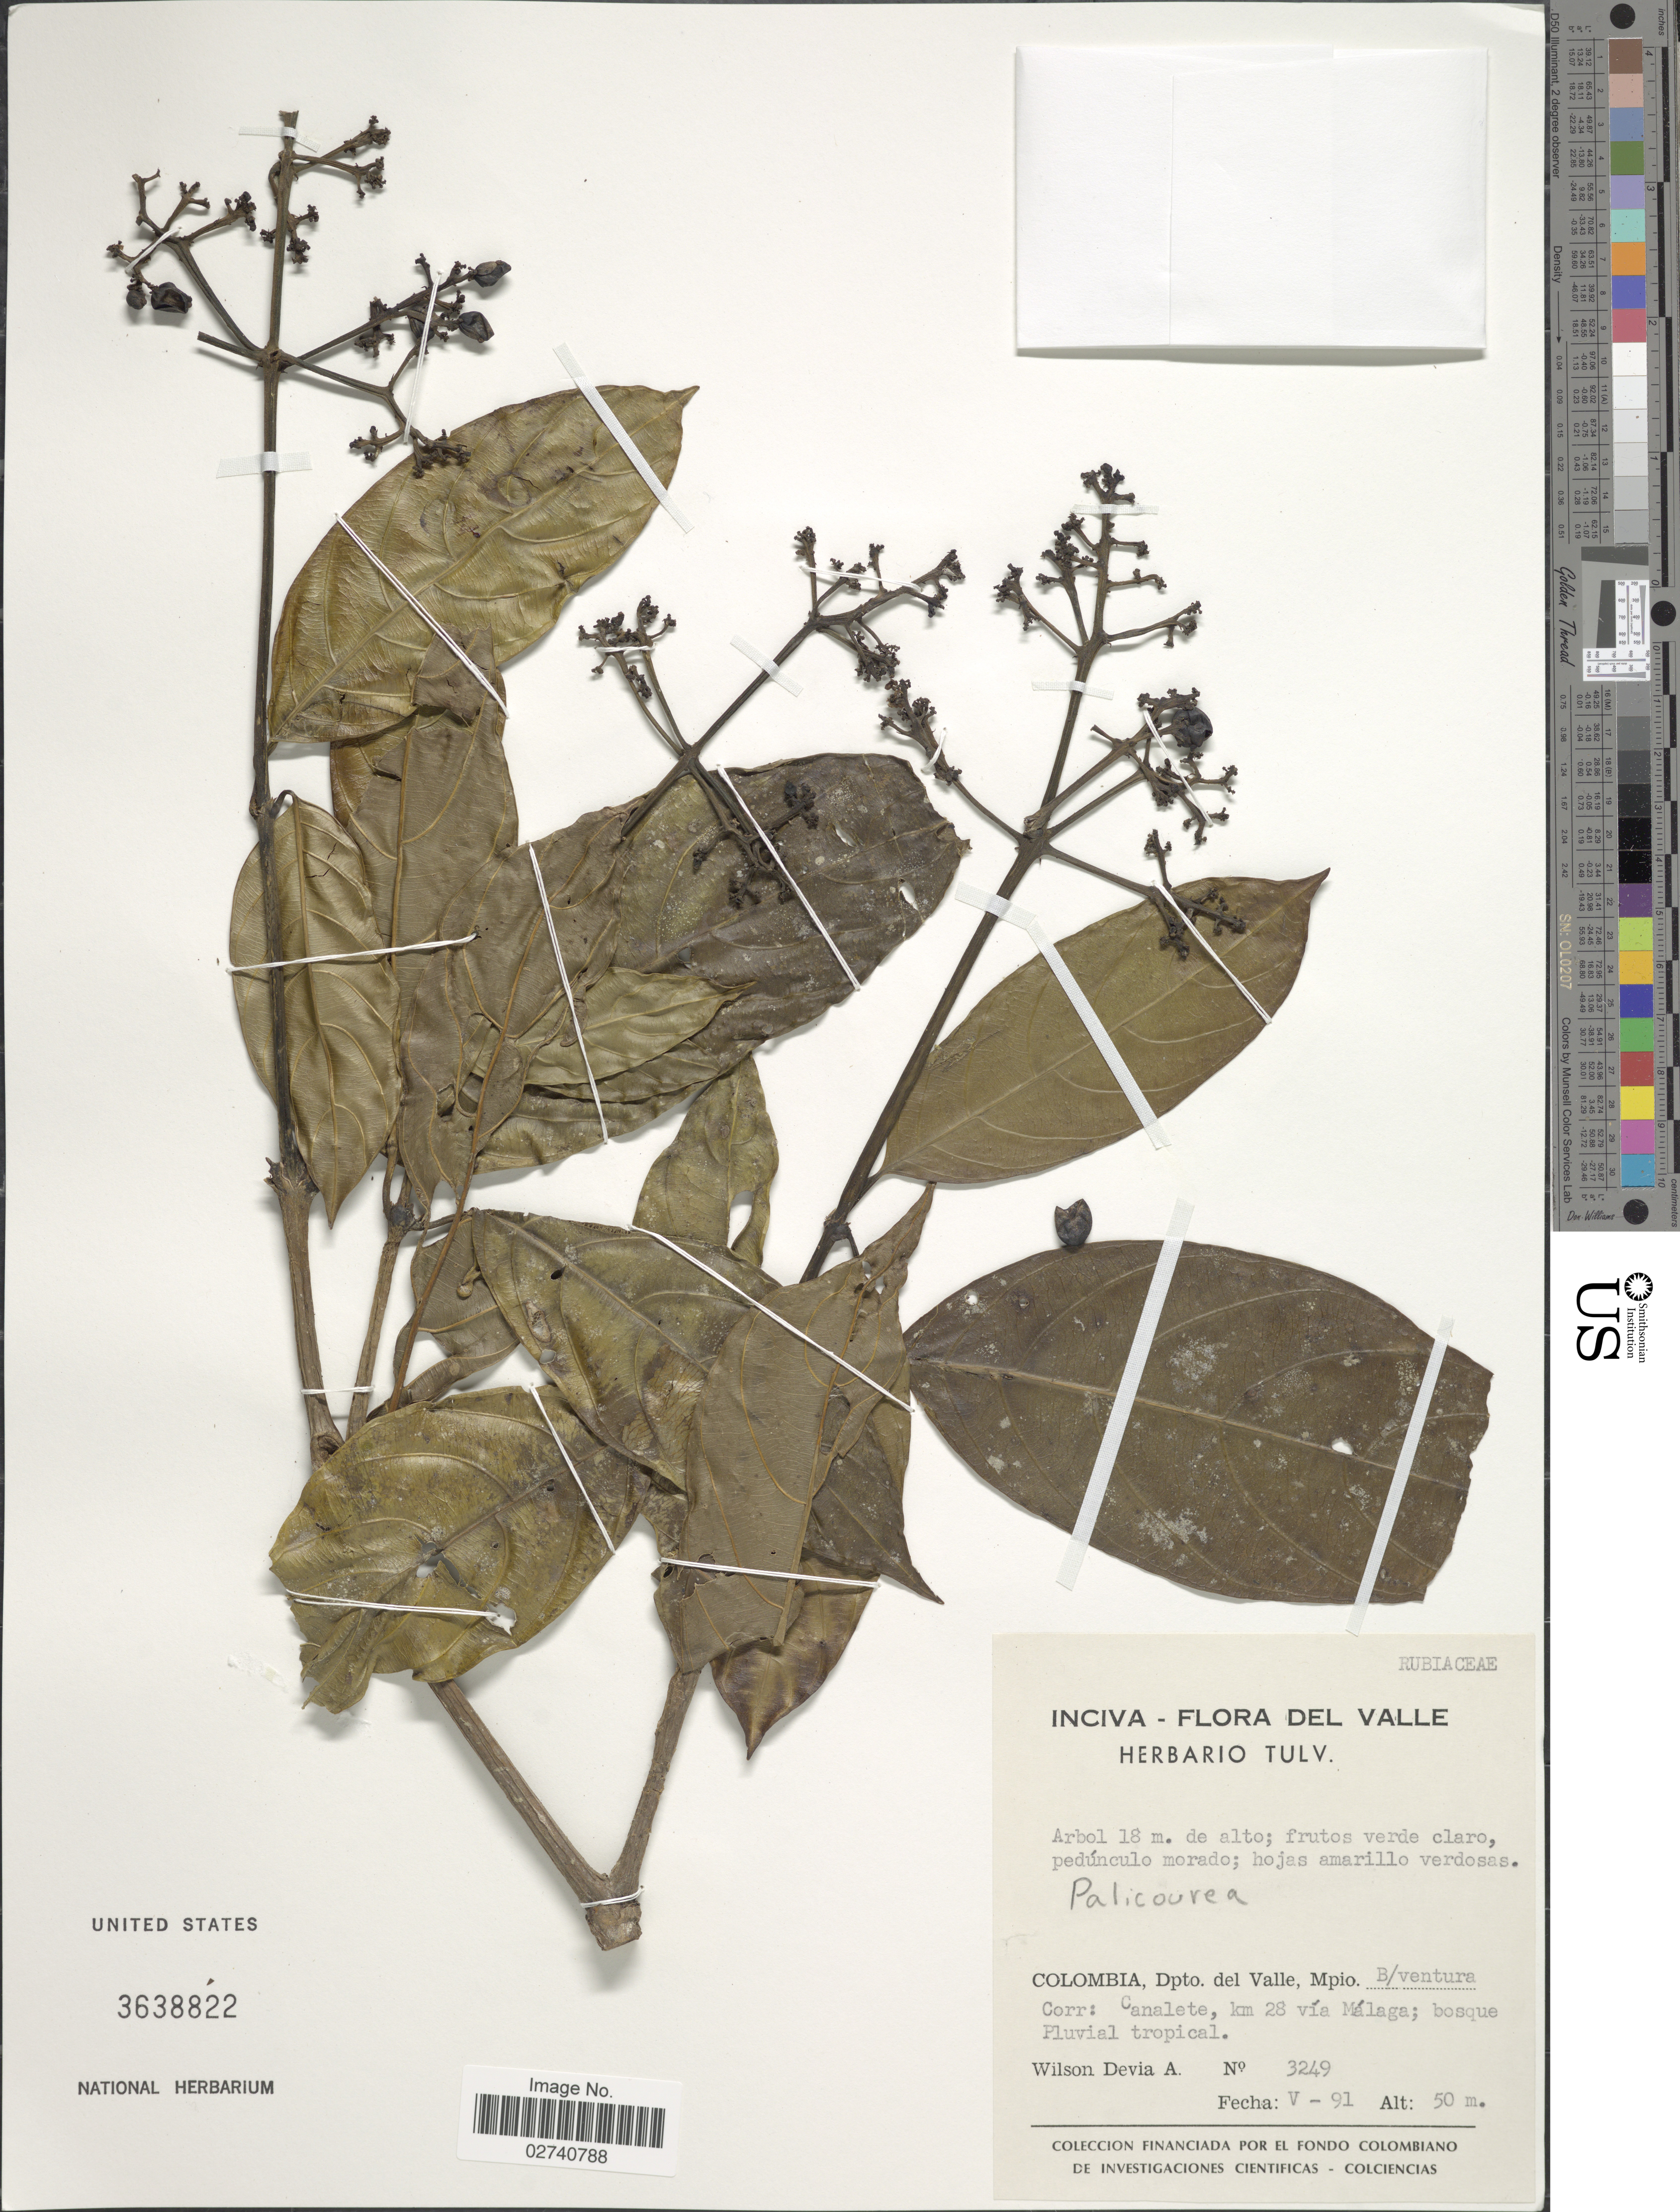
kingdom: Plantae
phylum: Tracheophyta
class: Magnoliopsida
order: Gentianales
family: Rubiaceae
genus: Palicourea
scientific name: Palicourea sp.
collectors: W. Devia A.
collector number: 3249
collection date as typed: Transcribed d/m/y: /5/91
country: Colombia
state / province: Valle del Cauca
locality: Depto. del Valle. Mpio. B/Ventura Corr.: Canalete, km 28 via Malaga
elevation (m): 50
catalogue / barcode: US 3638822